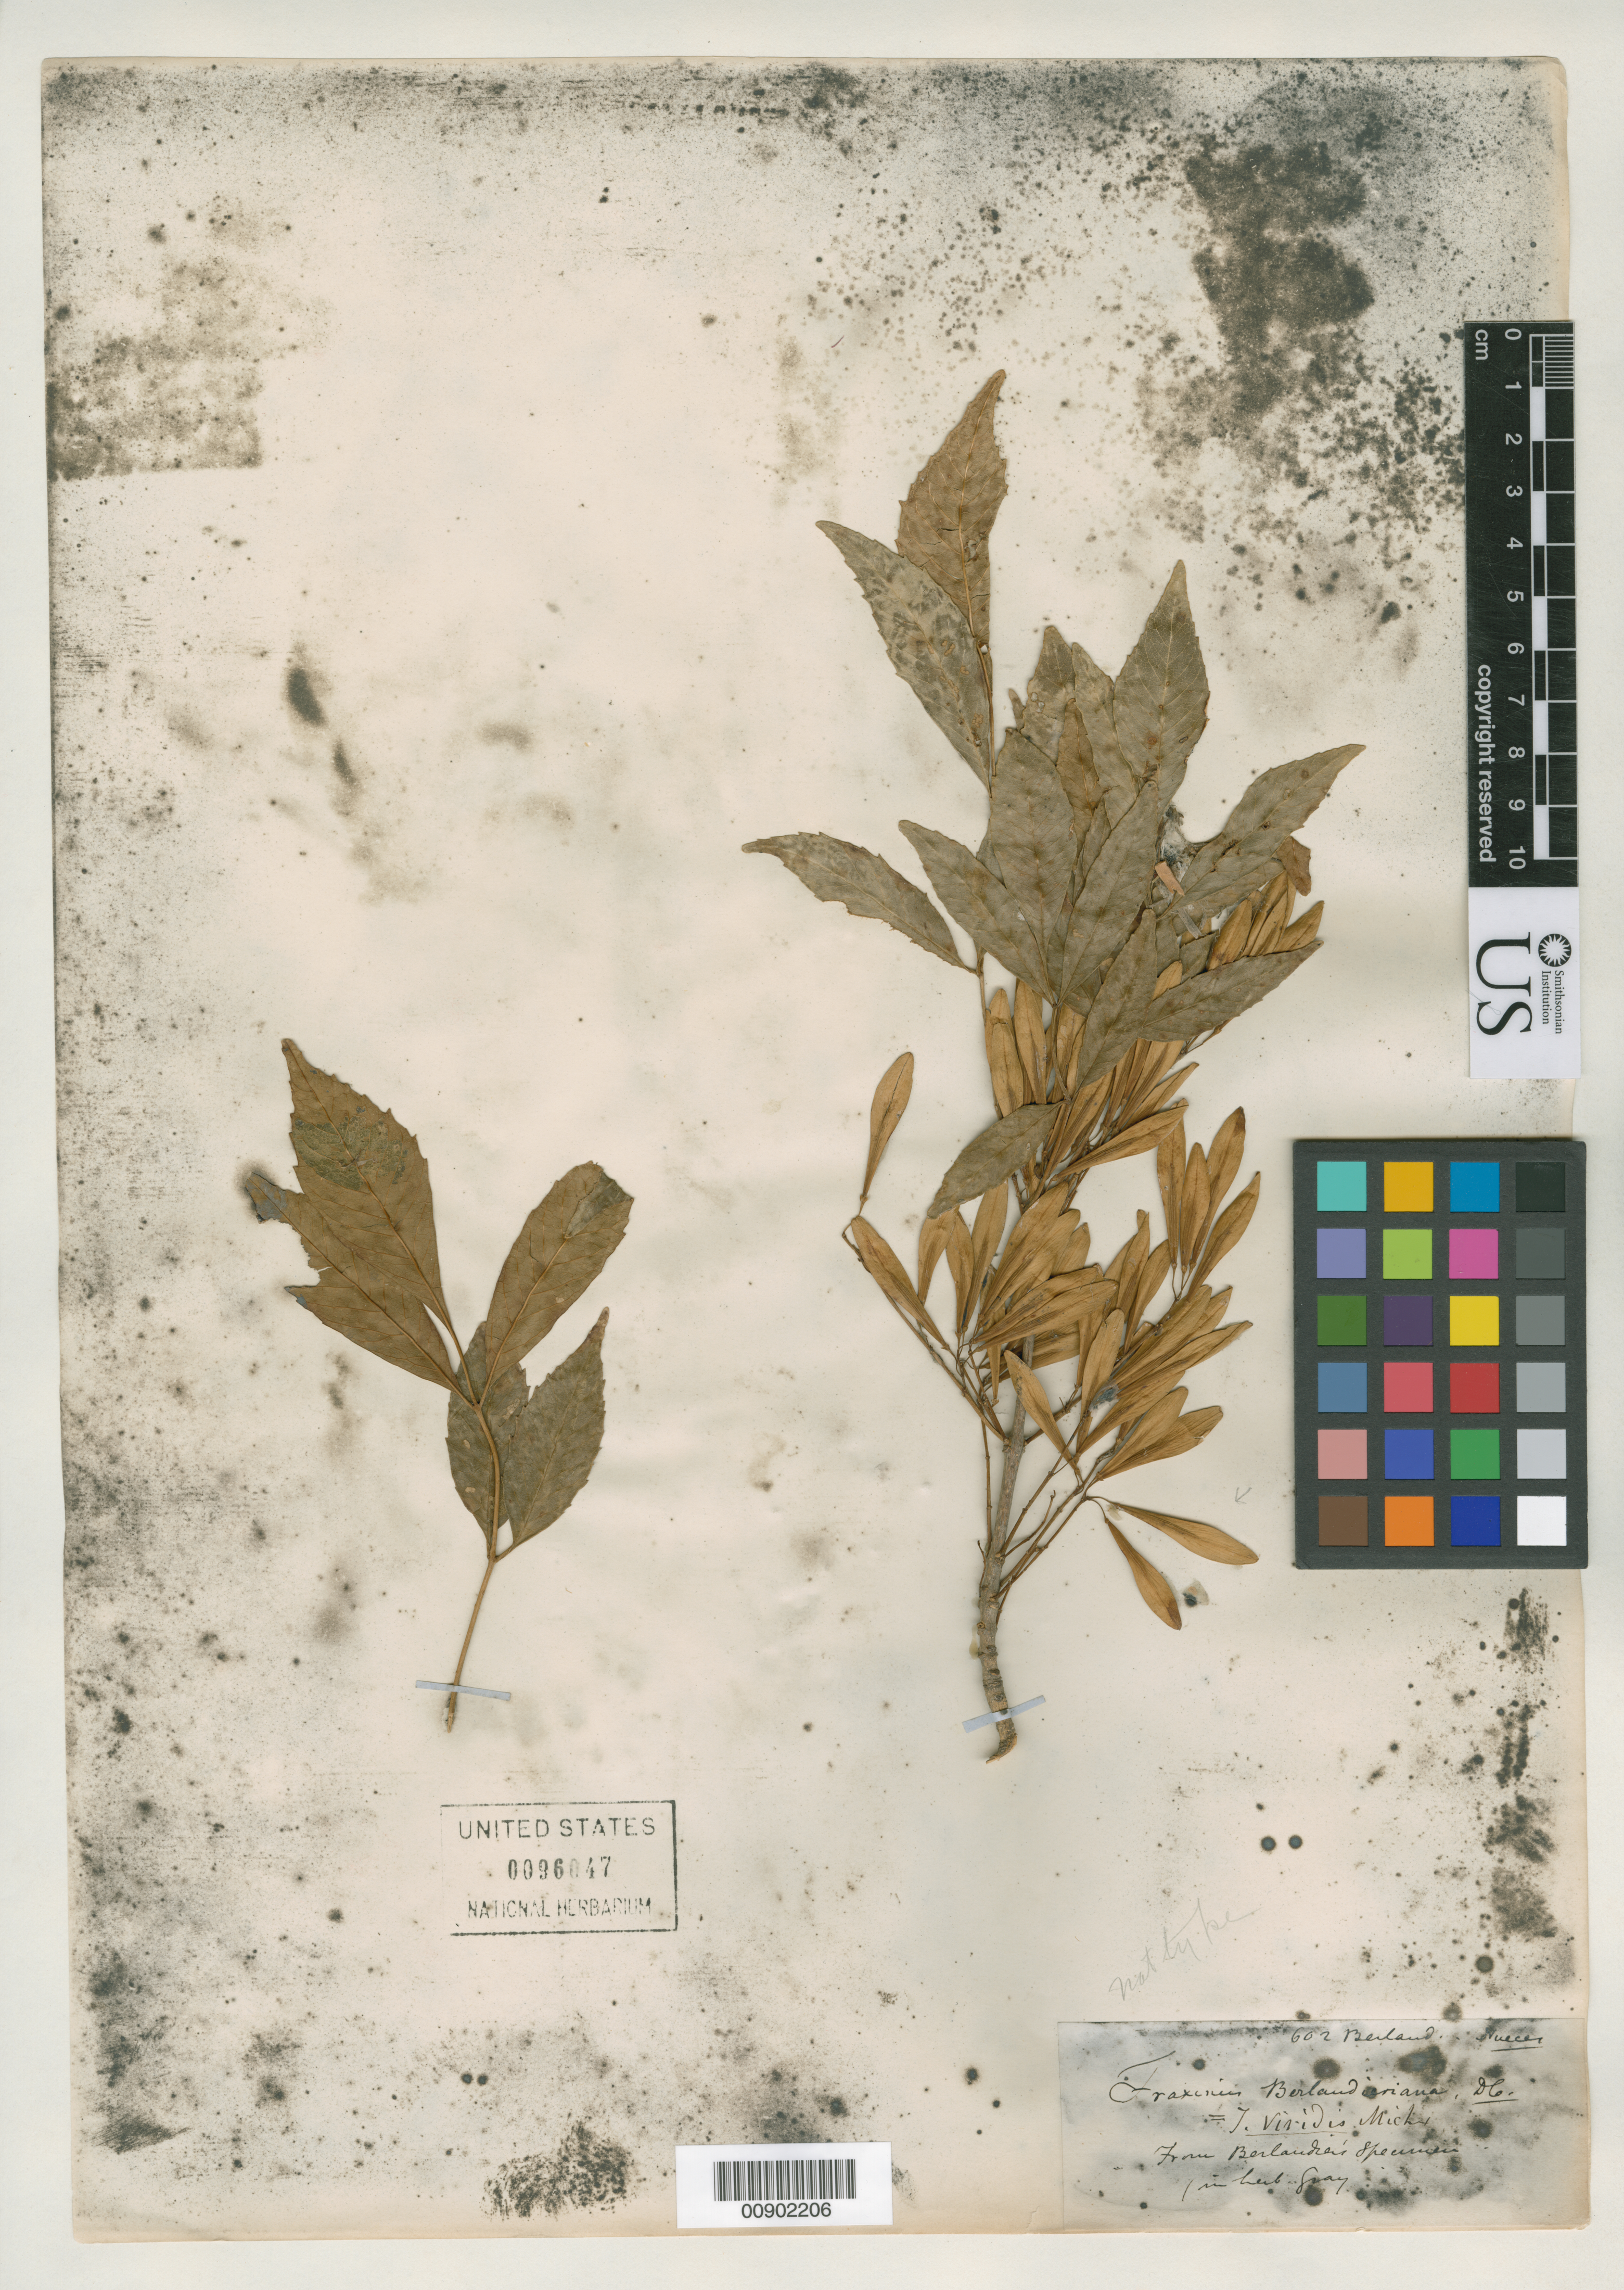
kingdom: Plantae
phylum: Tracheophyta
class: Magnoliopsida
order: Lamiales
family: Oleaceae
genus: Fraxinus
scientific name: Fraxinus berlandieriana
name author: A. DC.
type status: Possible Syntype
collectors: J. L. Berlandier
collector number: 602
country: United States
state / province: Texas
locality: Nueces.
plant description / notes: "From Berlandier's specimen in herb. Gray" [in unknown hand].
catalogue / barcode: US 96047